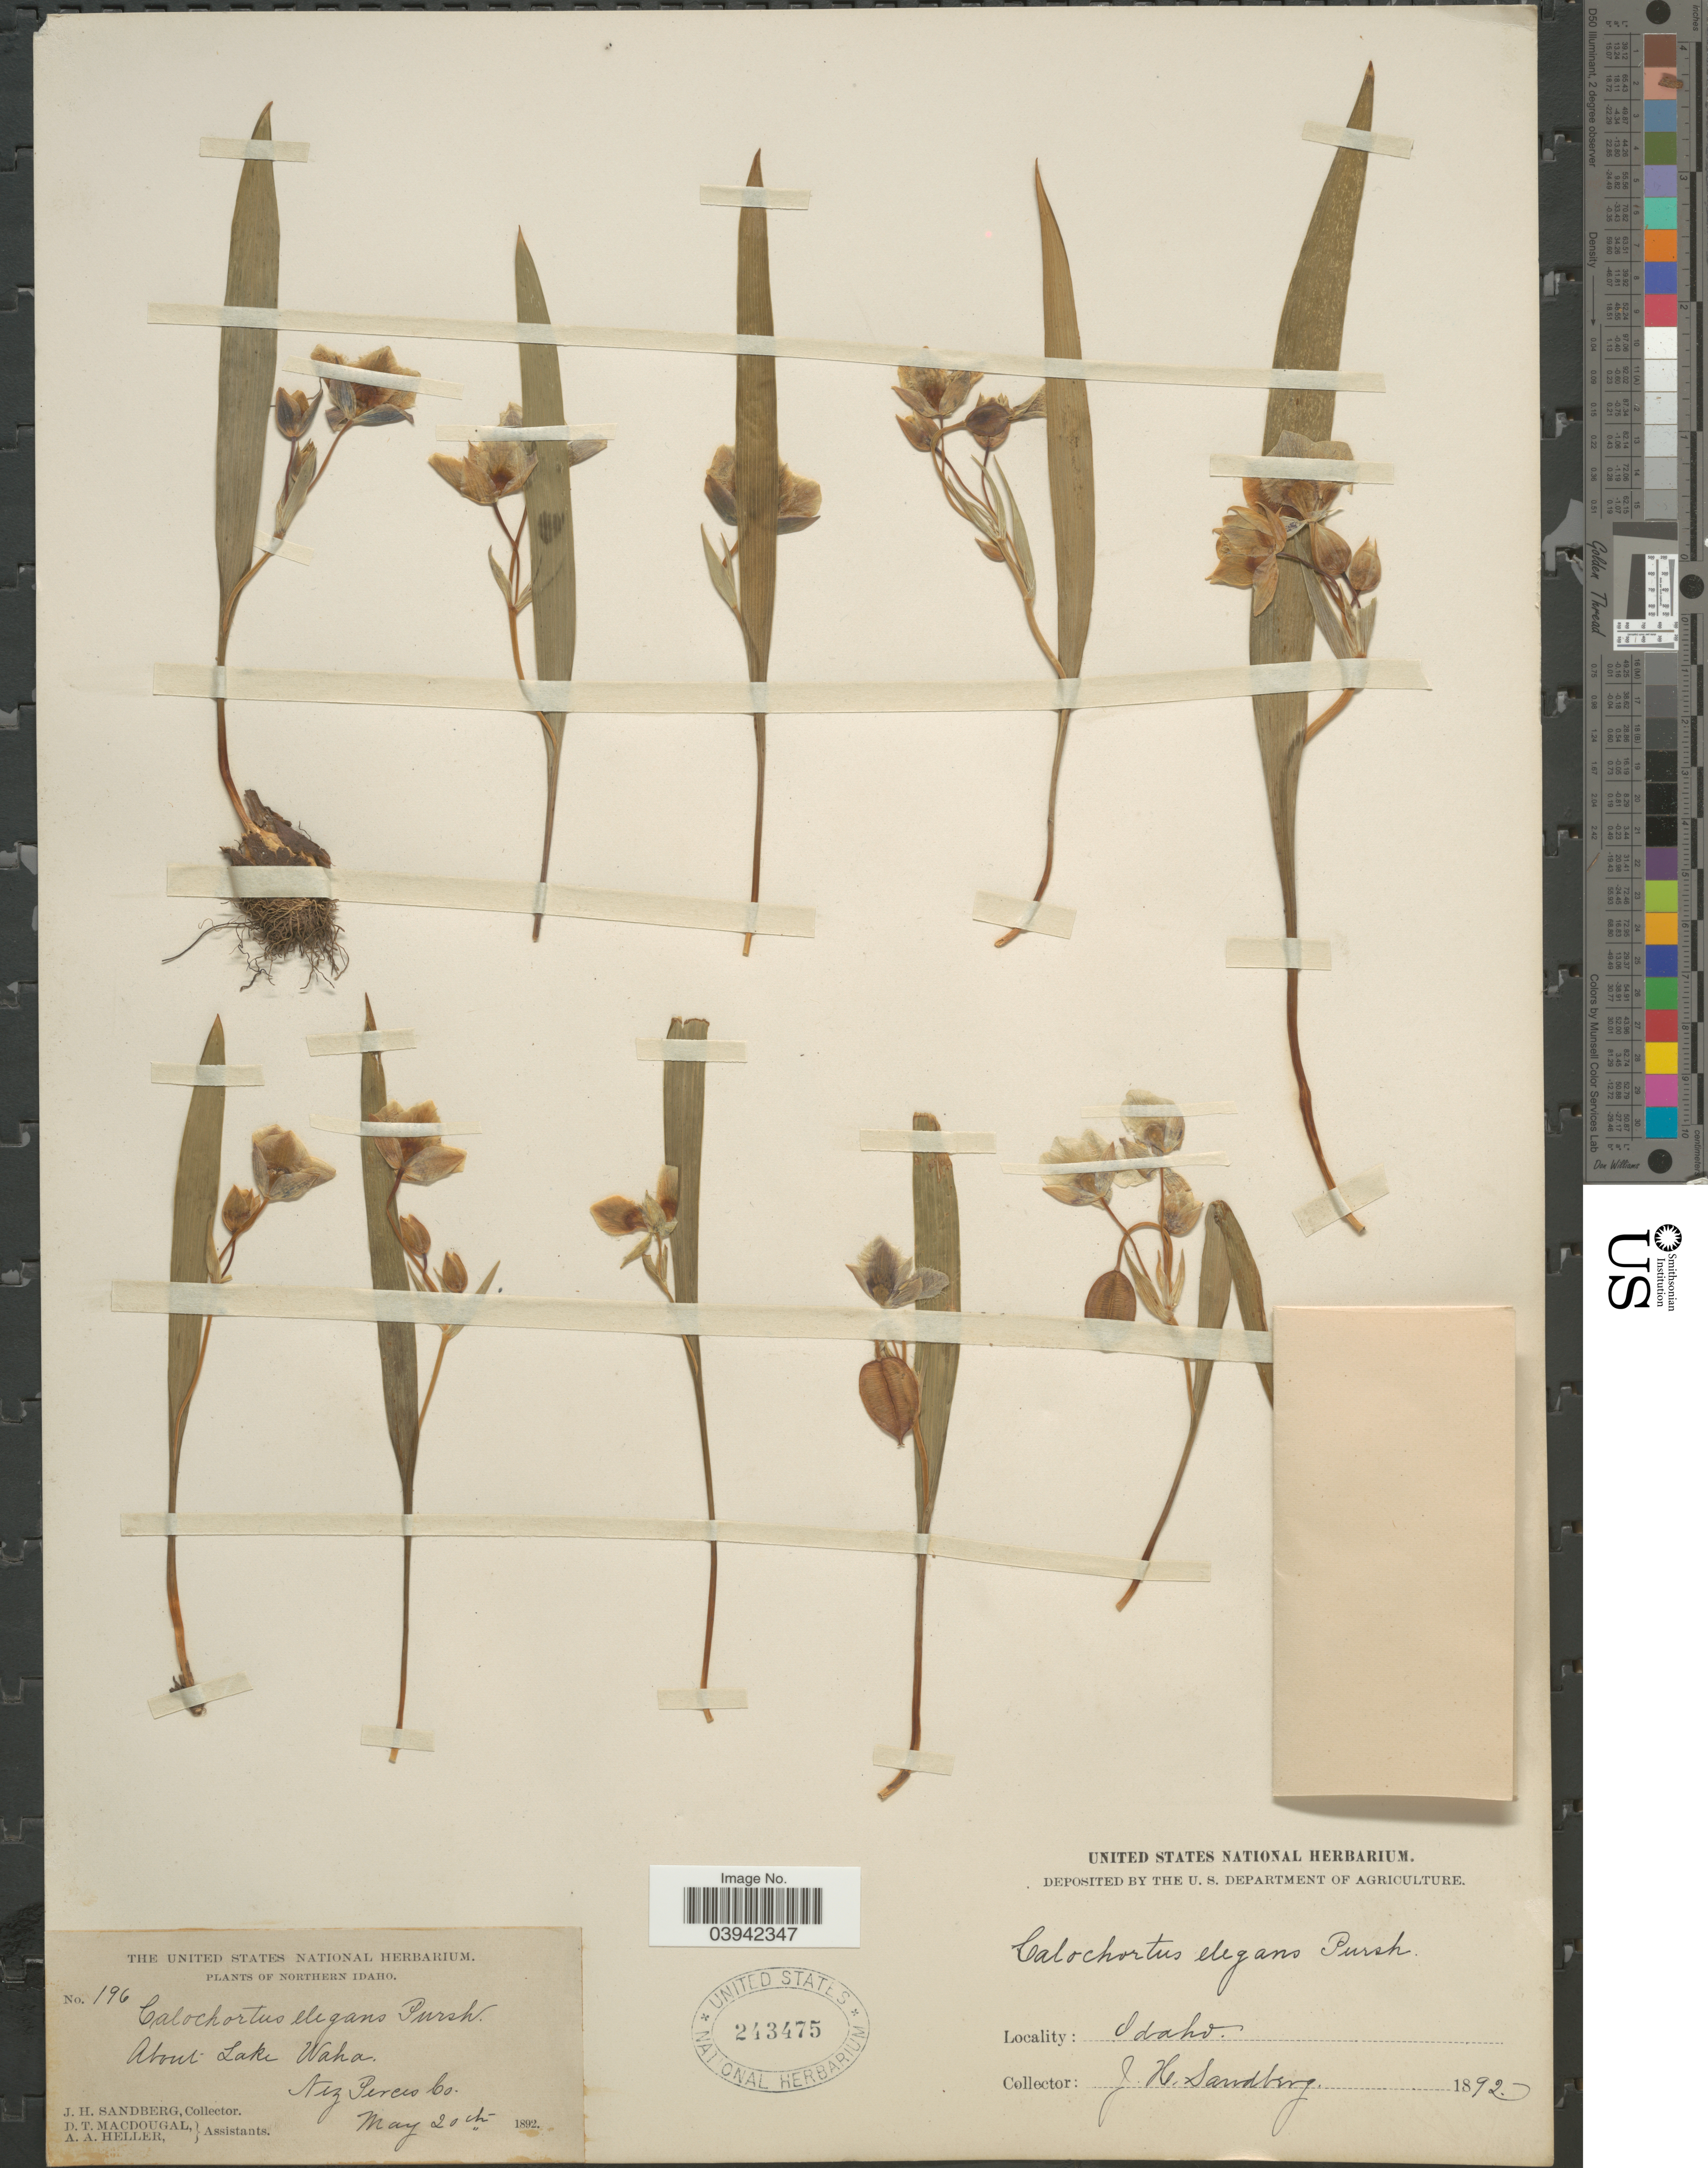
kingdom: Plantae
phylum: Tracheophyta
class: Liliopsida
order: Liliales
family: Liliaceae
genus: Calochortus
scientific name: Calochortus elegans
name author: Pursh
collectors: J. H. Sandberg, D. T. MacDougal & A. A. Heller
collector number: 196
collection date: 1892-05-20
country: United States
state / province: Idaho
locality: Northern Idaho. About Lake Waha. Nez Perces Co.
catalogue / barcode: US 243475